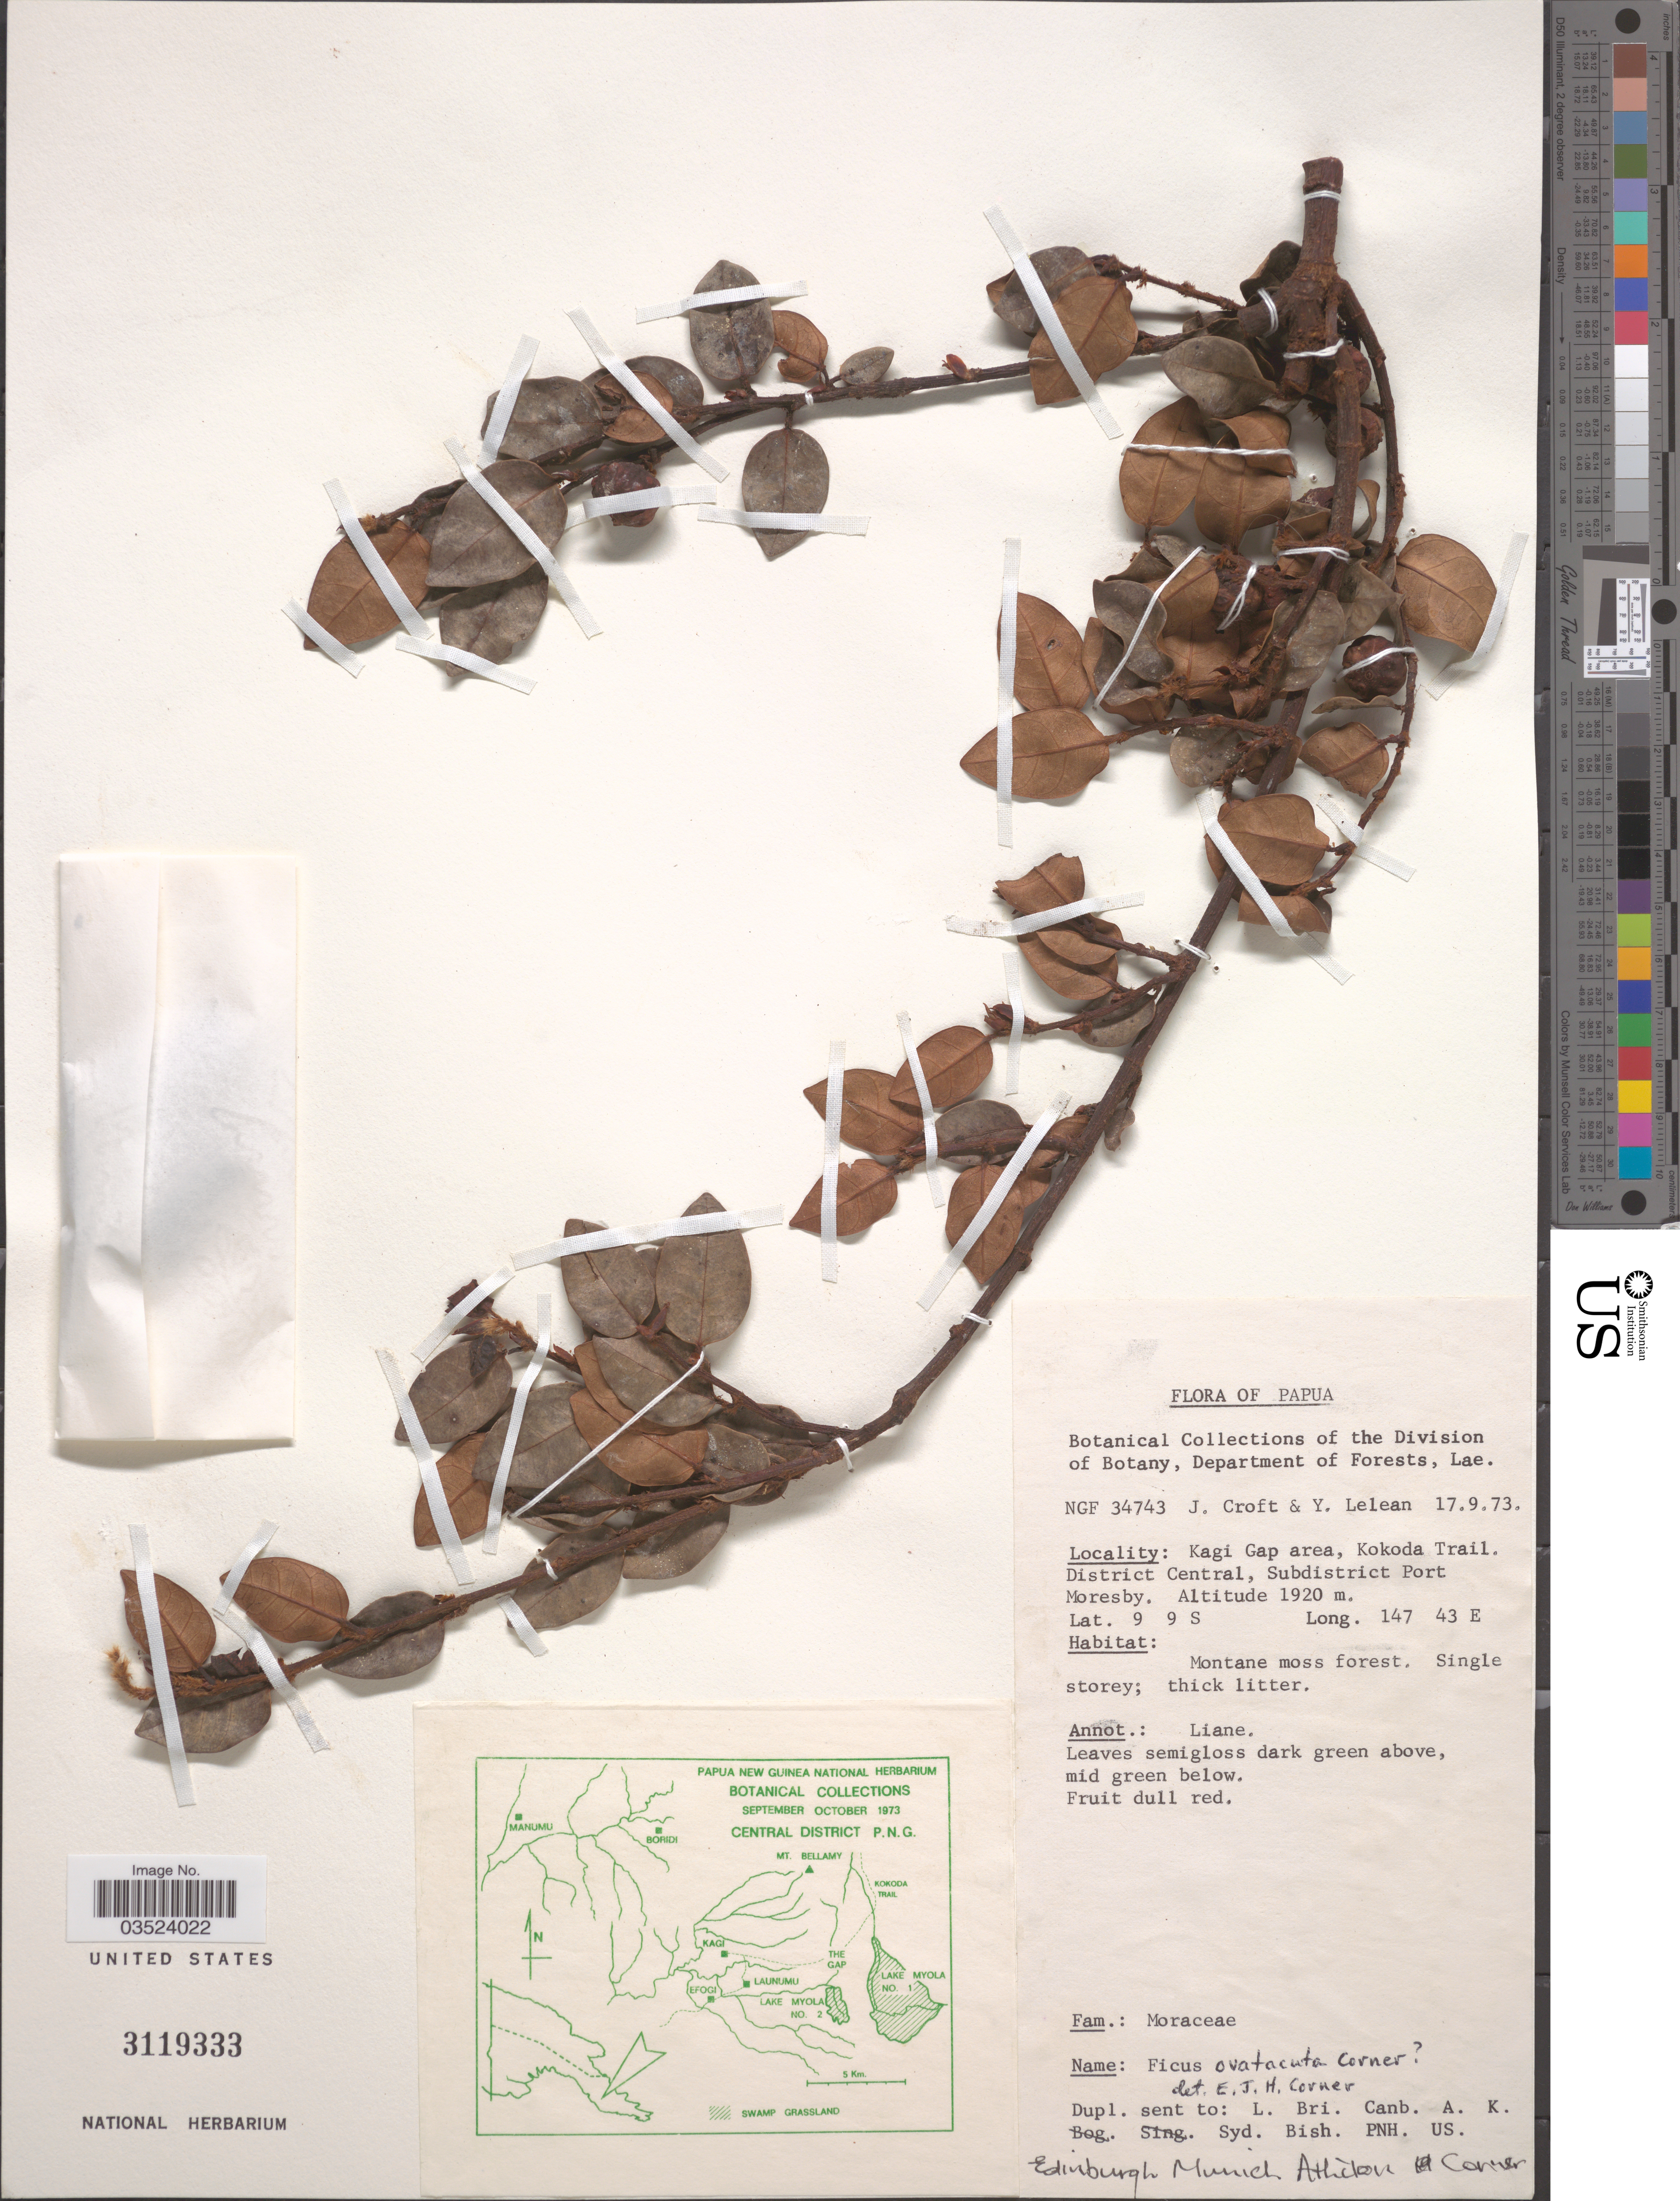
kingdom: Plantae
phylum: Tracheophyta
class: Magnoliopsida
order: Rosales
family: Moraceae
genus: Ficus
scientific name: Ficus ovatacuta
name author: Corner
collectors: J. Croft & Y. Lelean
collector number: NGF34743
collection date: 1973-09-17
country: Papua New Guinea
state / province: Central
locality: Papua. Kagi Gap area, Kokoda Trail. District Central, Subdistrict Port Moresby.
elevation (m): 1920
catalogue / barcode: US 3119333